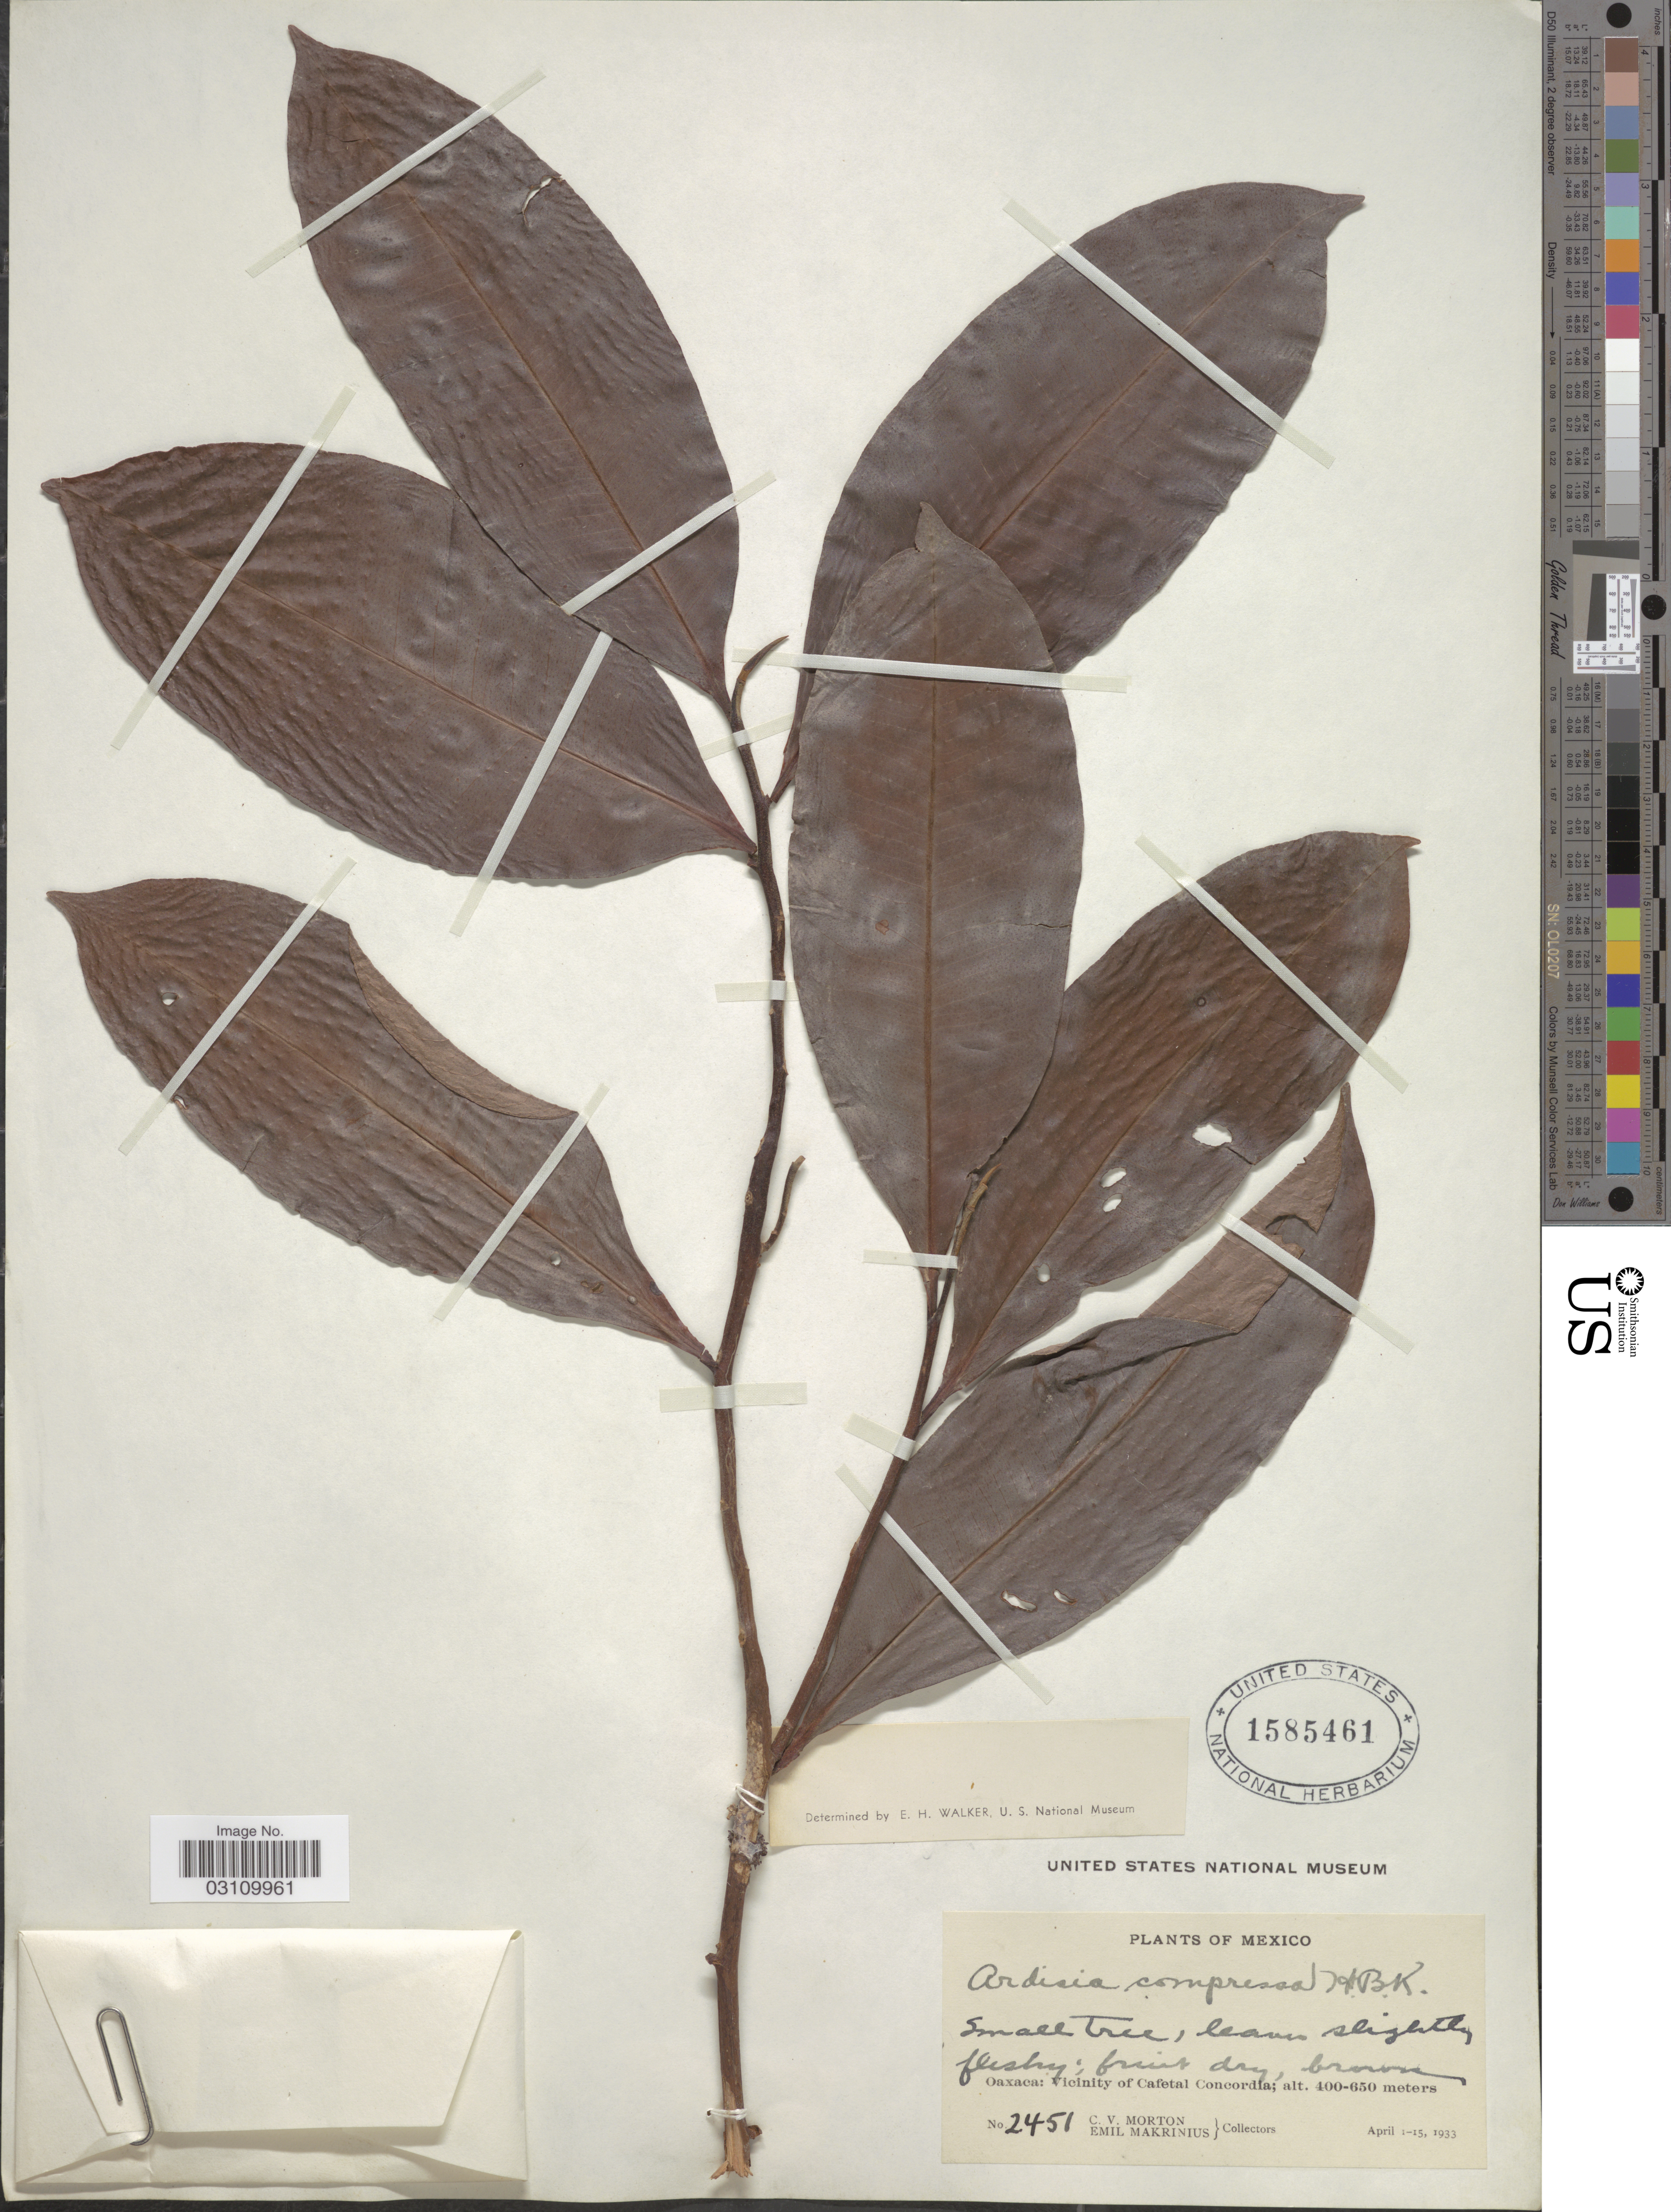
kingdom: Plantae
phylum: Tracheophyta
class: Magnoliopsida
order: Ericales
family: Primulaceae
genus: Ardisia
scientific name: Ardisia compressa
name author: Kunth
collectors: C. V. Morton & E. Makrinius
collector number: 2451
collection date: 1933-04-01/1933-04-15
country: Mexico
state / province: Oaxaca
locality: Vicinity of Cafetal Concordia.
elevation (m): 400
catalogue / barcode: US 1585461